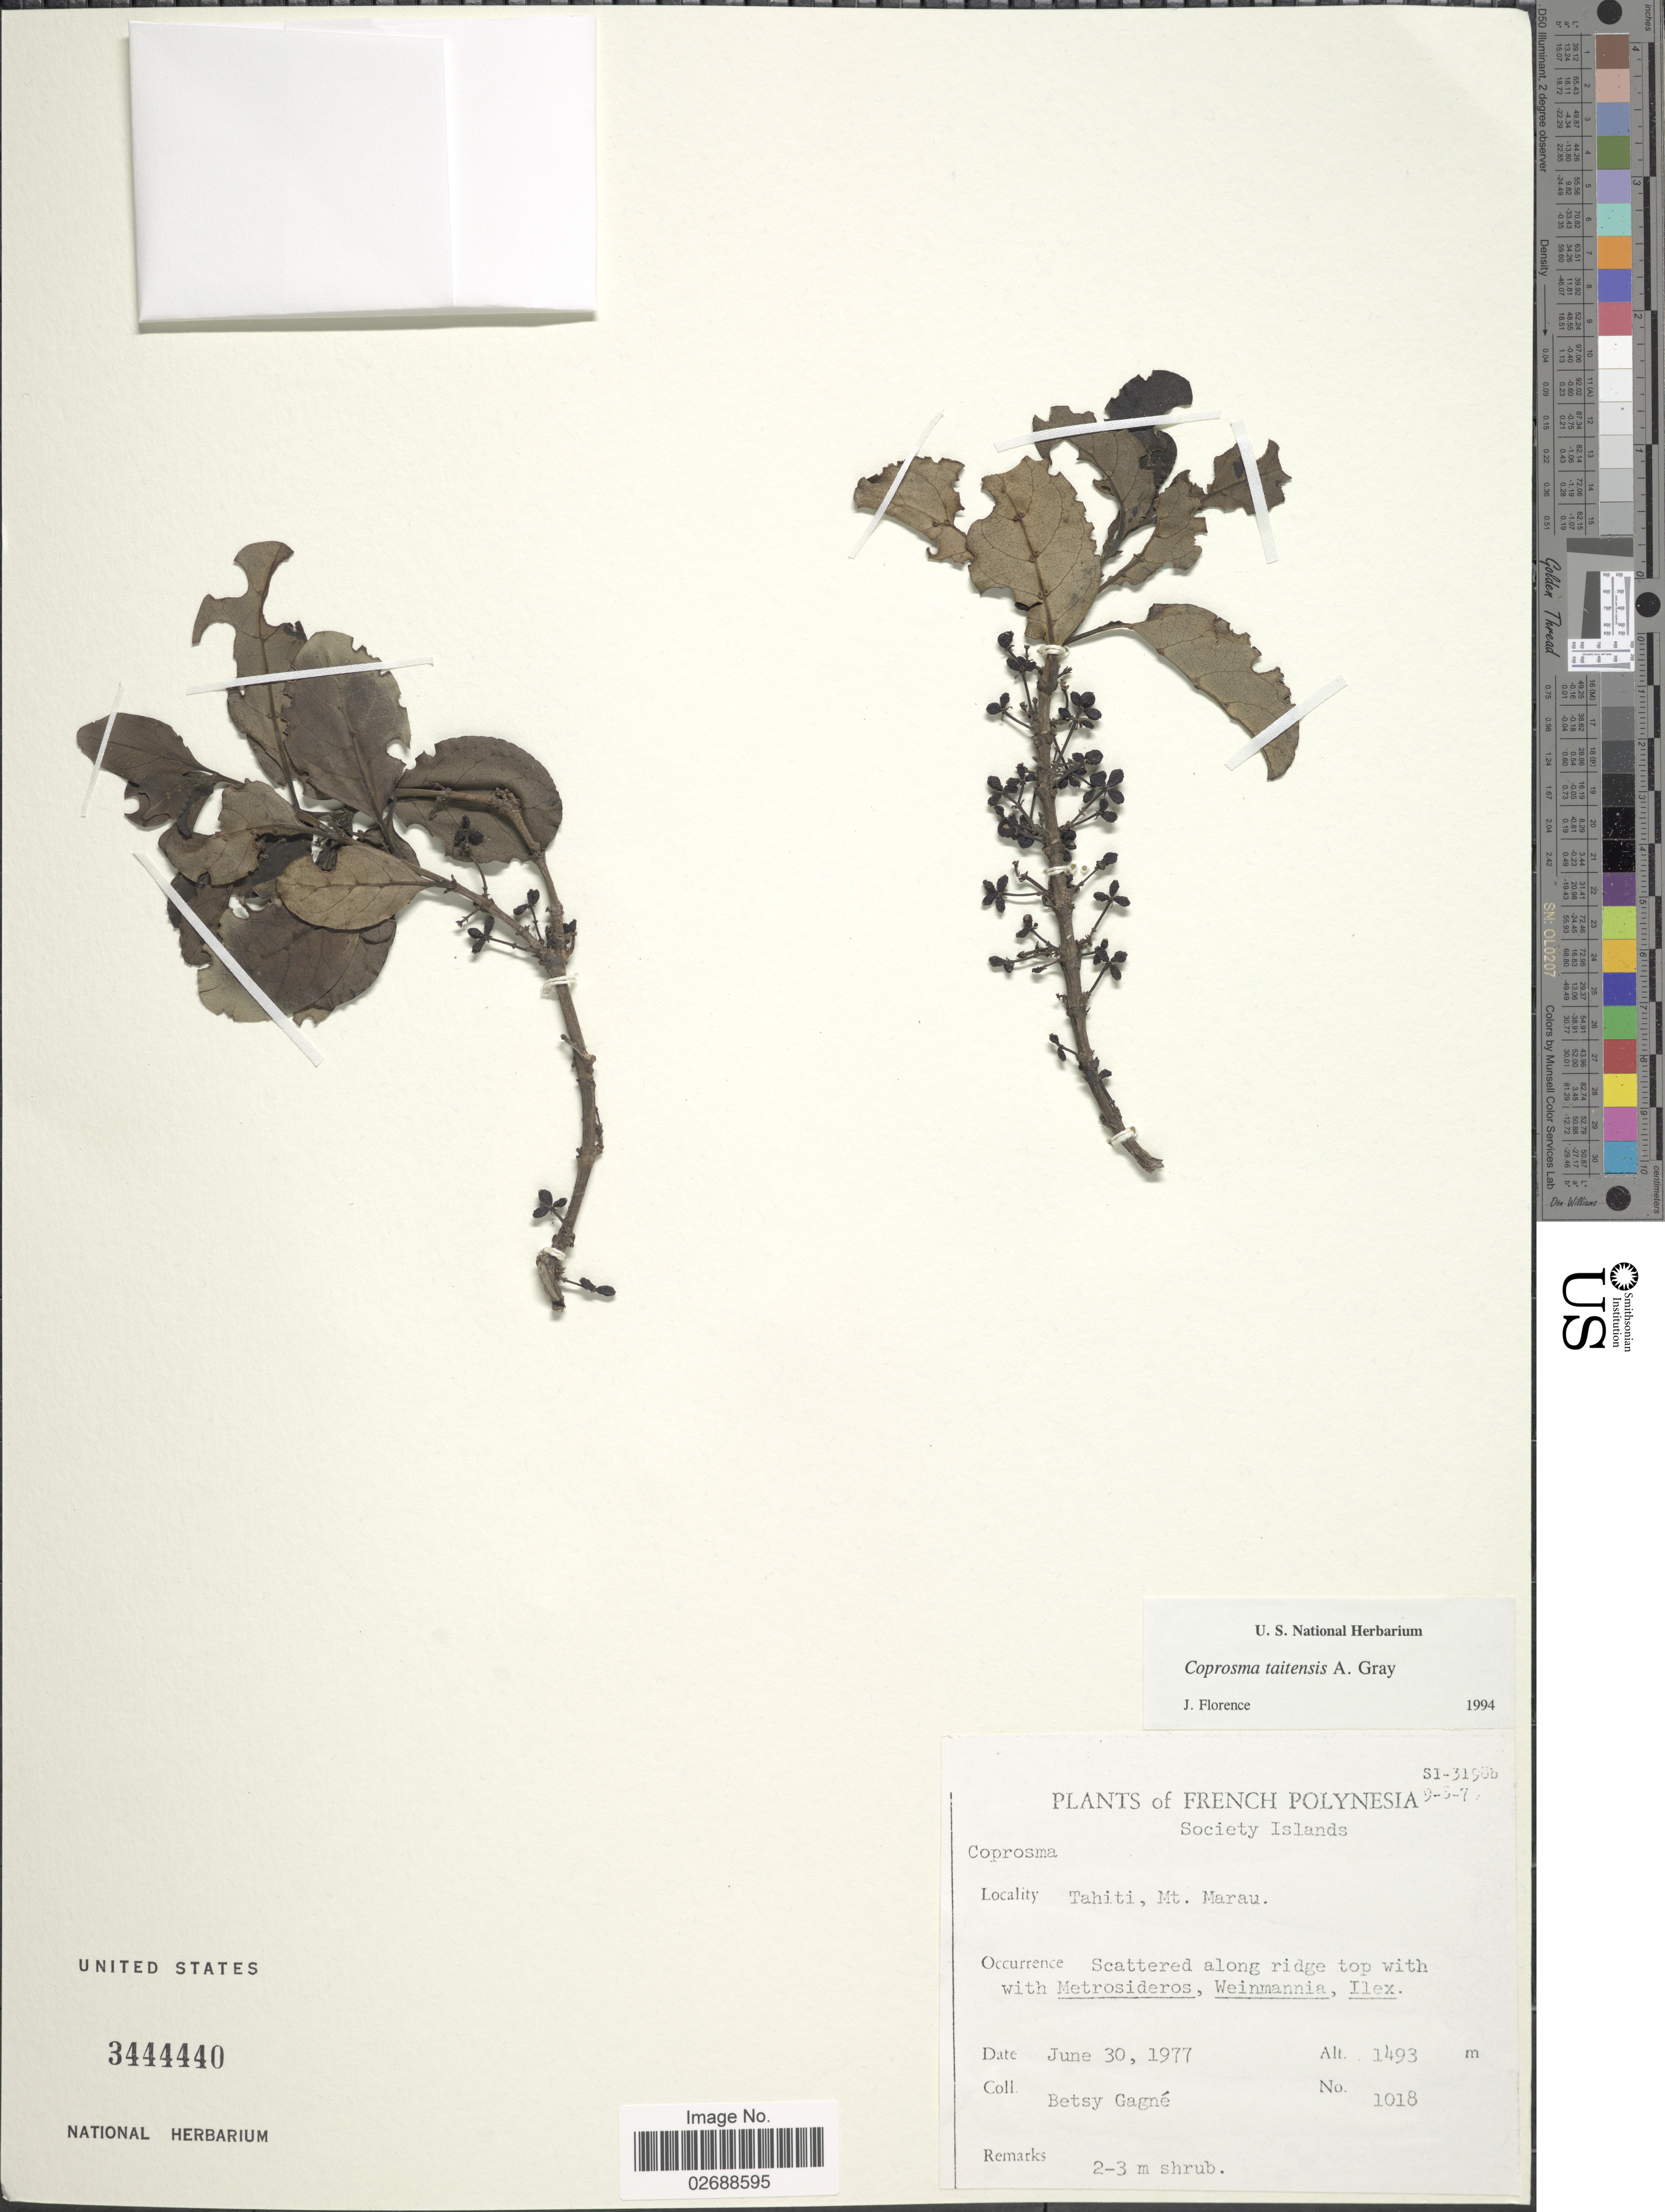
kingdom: Plantae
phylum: Tracheophyta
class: Magnoliopsida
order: Gentianales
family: Rubiaceae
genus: Coprosma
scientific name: Coprosma tahitensis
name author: A. Gray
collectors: B. H. Gagné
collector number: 1018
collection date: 1977-06-30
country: French Polynesia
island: Tahiti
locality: Society Islands. Tahiti, Mt. Marau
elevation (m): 1493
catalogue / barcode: US 3444440